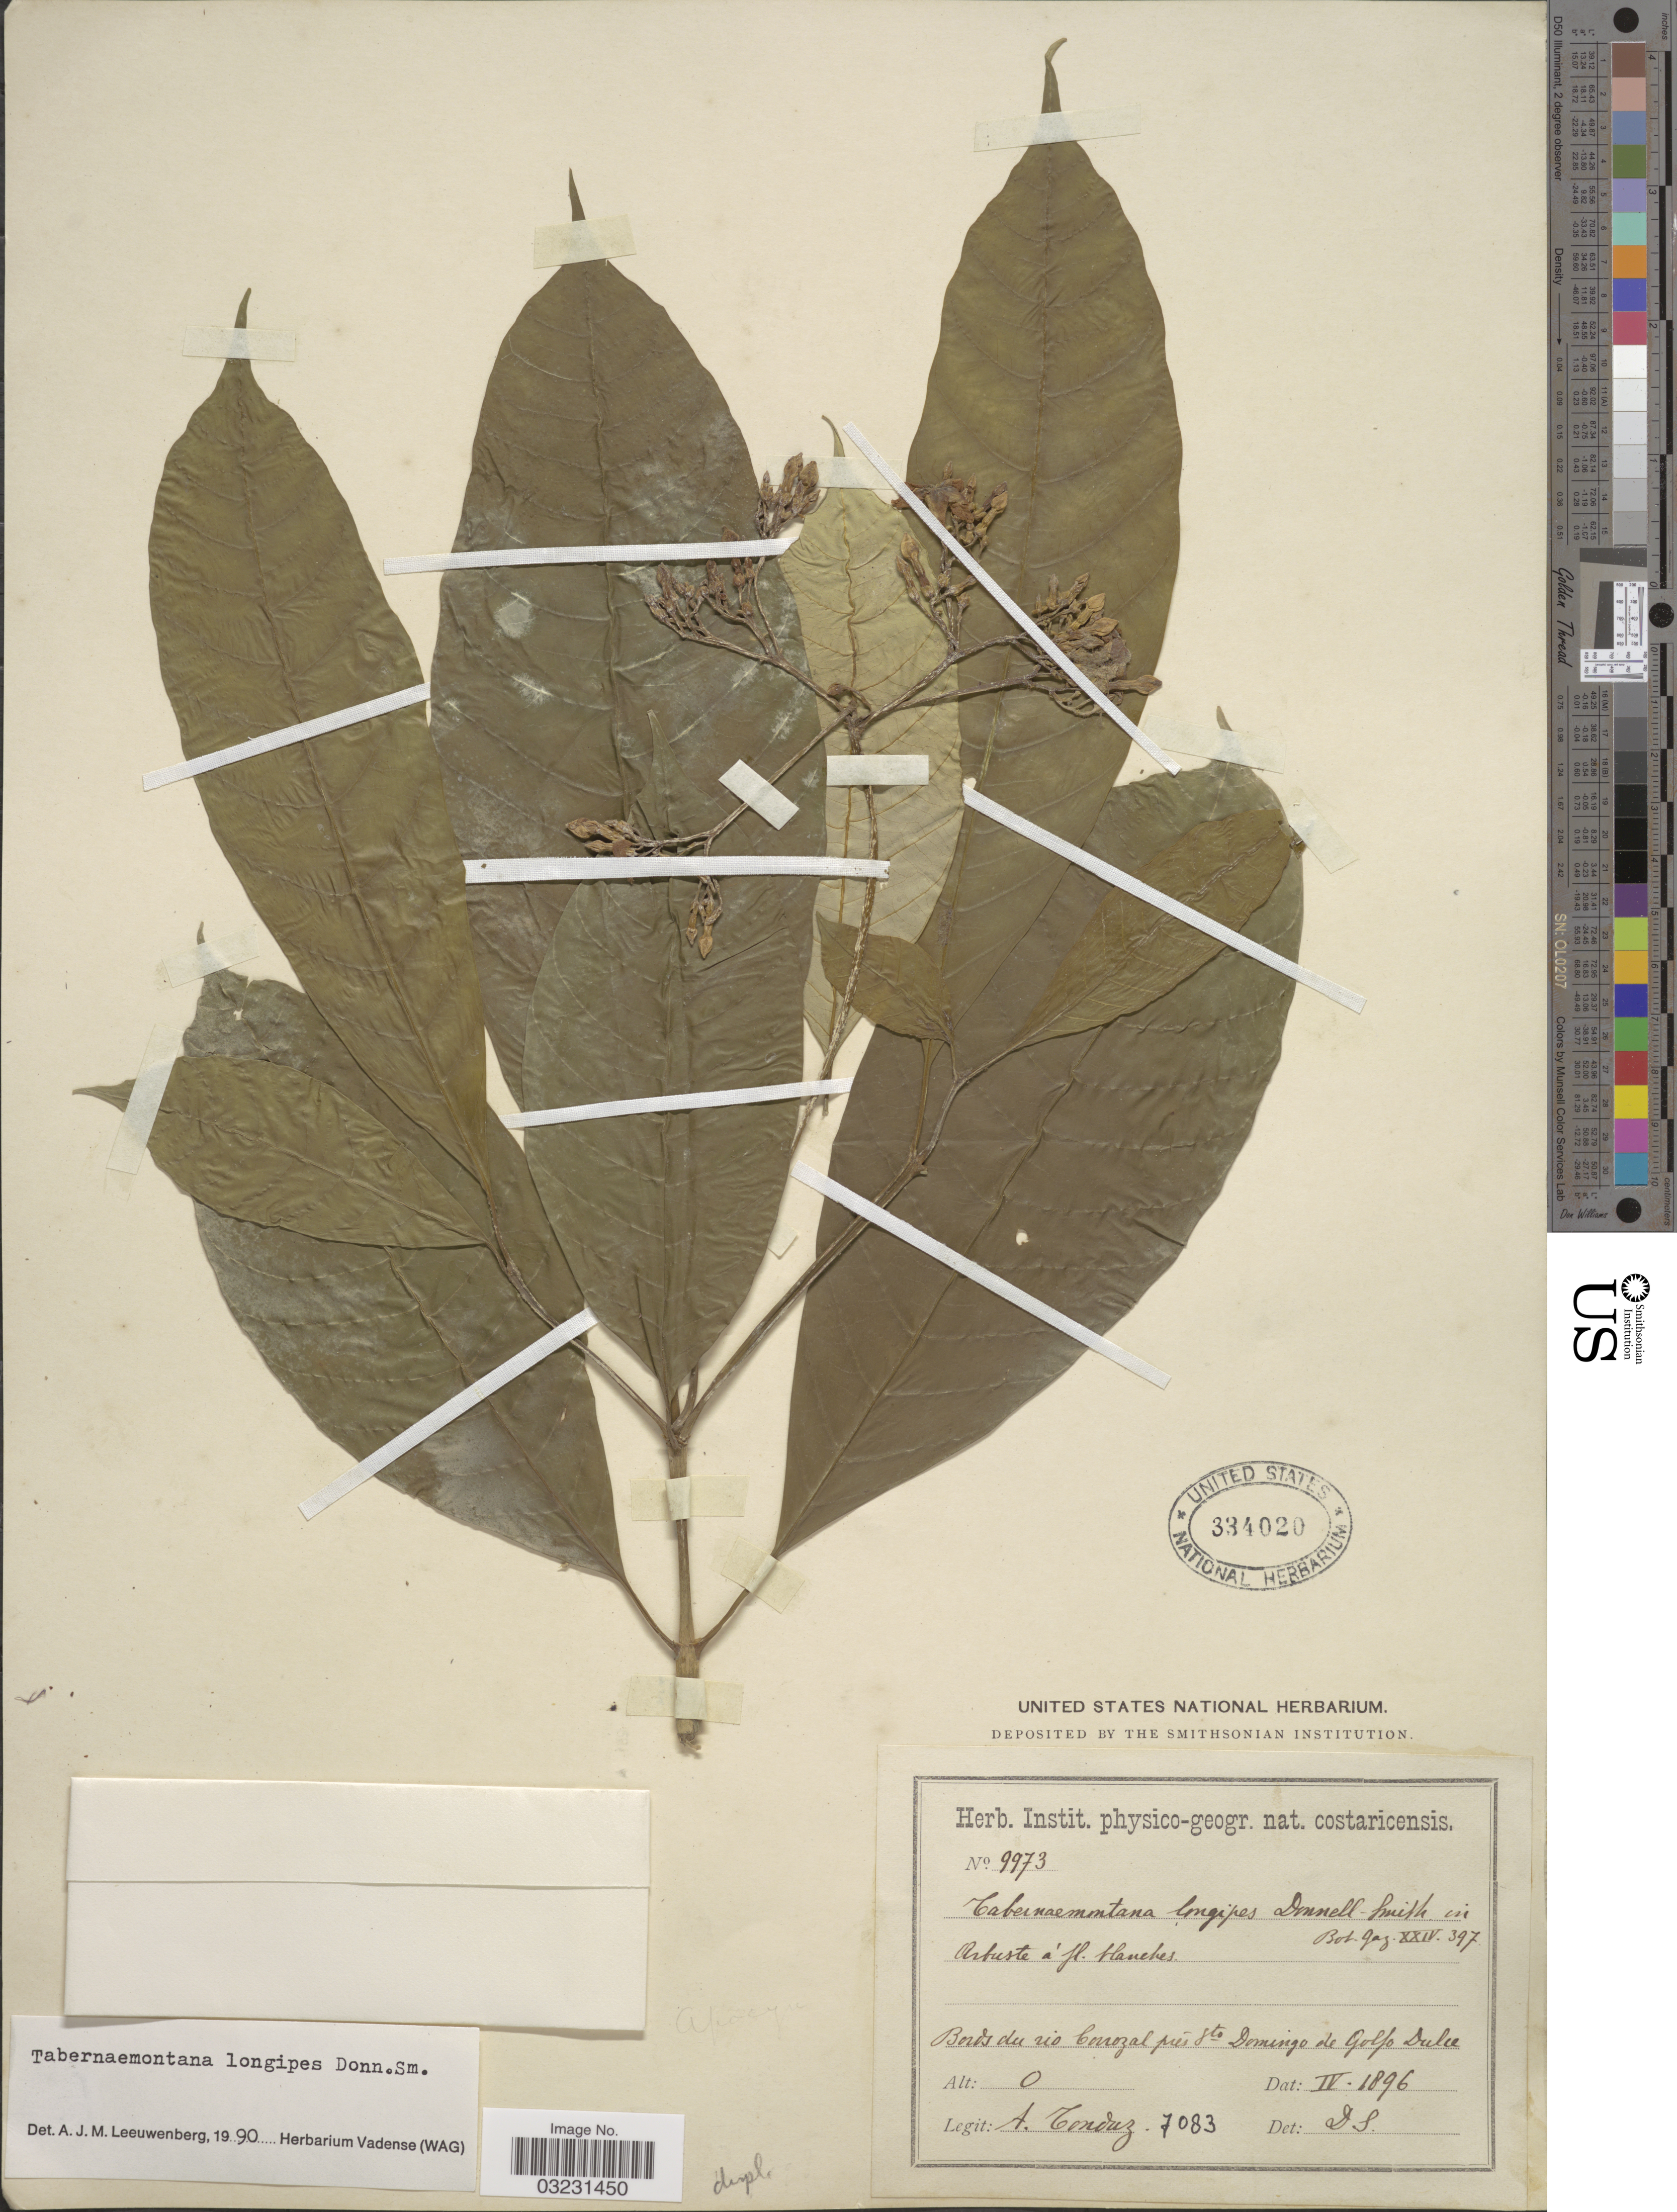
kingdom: Plantae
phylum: Tracheophyta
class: Magnoliopsida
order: Gentianales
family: Apocynaceae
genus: Tabernaemontana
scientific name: Tabernaemontana longipes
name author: Donn. Sm.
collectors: A. Tonduz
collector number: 7083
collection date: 1896-04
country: Costa Rica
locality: Bords du rio Corozal prés Sto Domingo de Golfo Dulce.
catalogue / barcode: US 334020